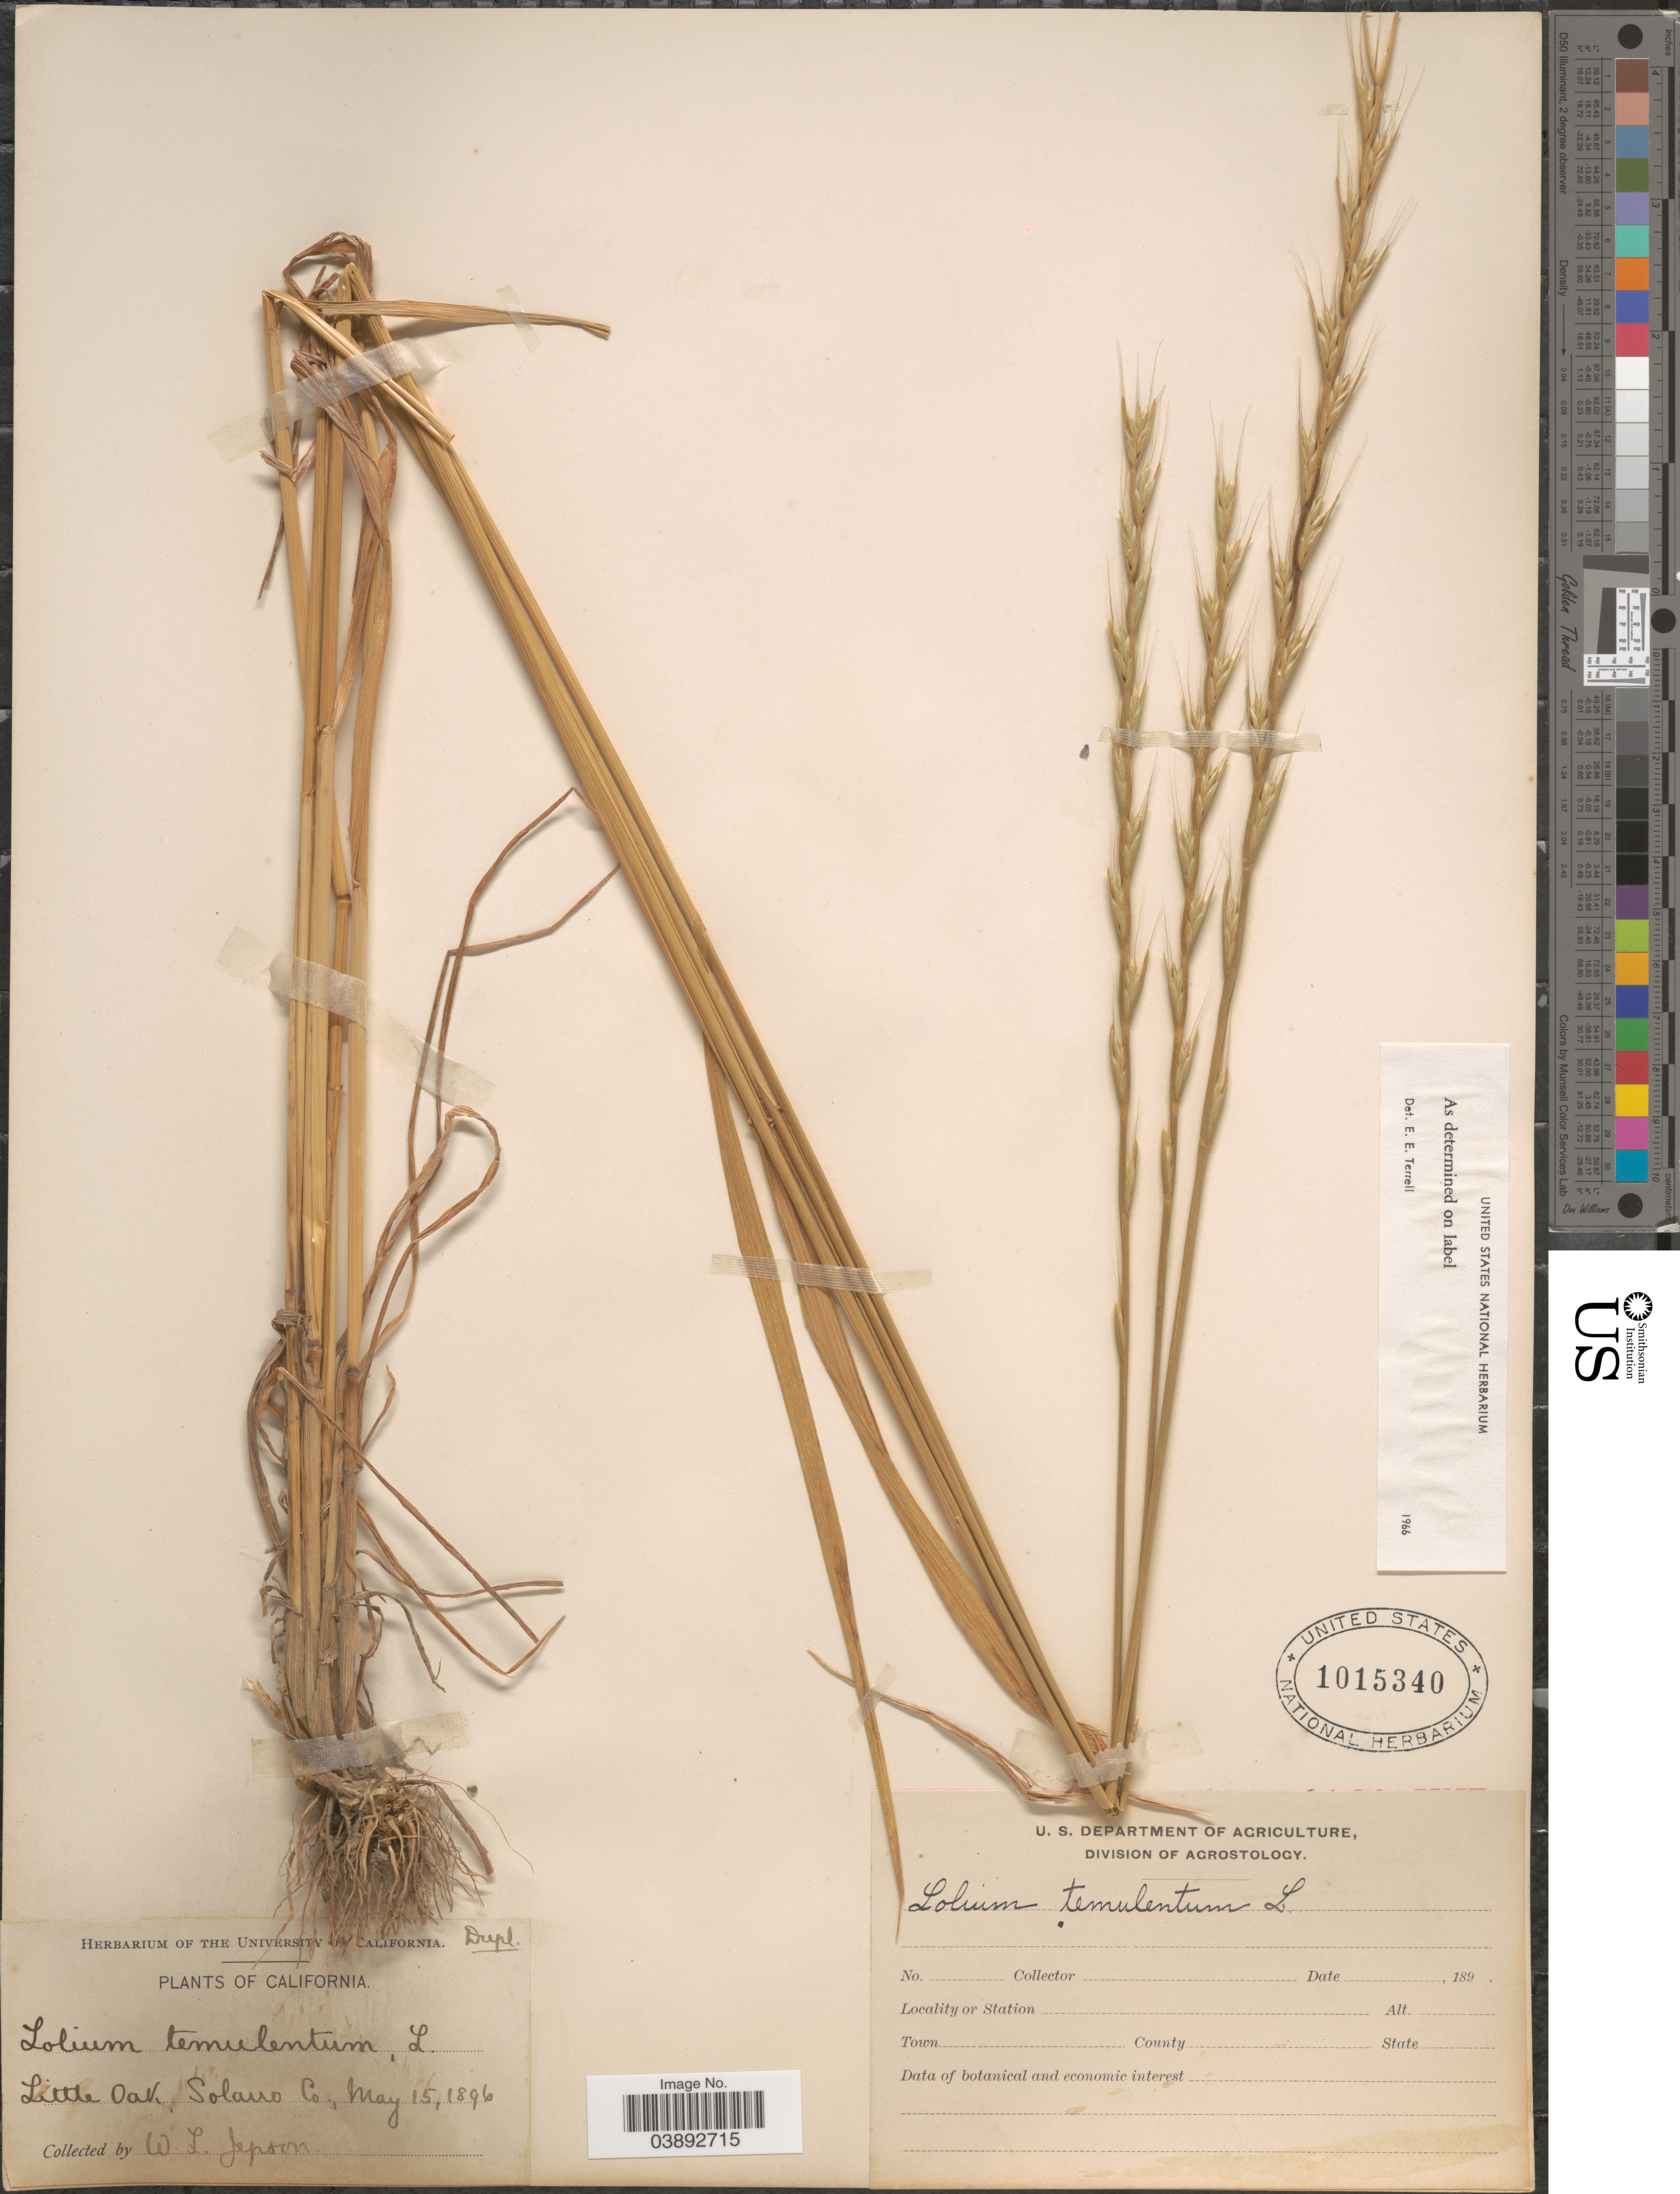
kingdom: Plantae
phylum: Tracheophyta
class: Liliopsida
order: Poales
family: Poaceae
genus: Lolium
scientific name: Lolium temulentum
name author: L.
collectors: W. L. Jepson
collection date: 1896-05-15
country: United States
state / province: California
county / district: Solano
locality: Little Oak, Solano Co.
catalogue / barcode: US 1015340